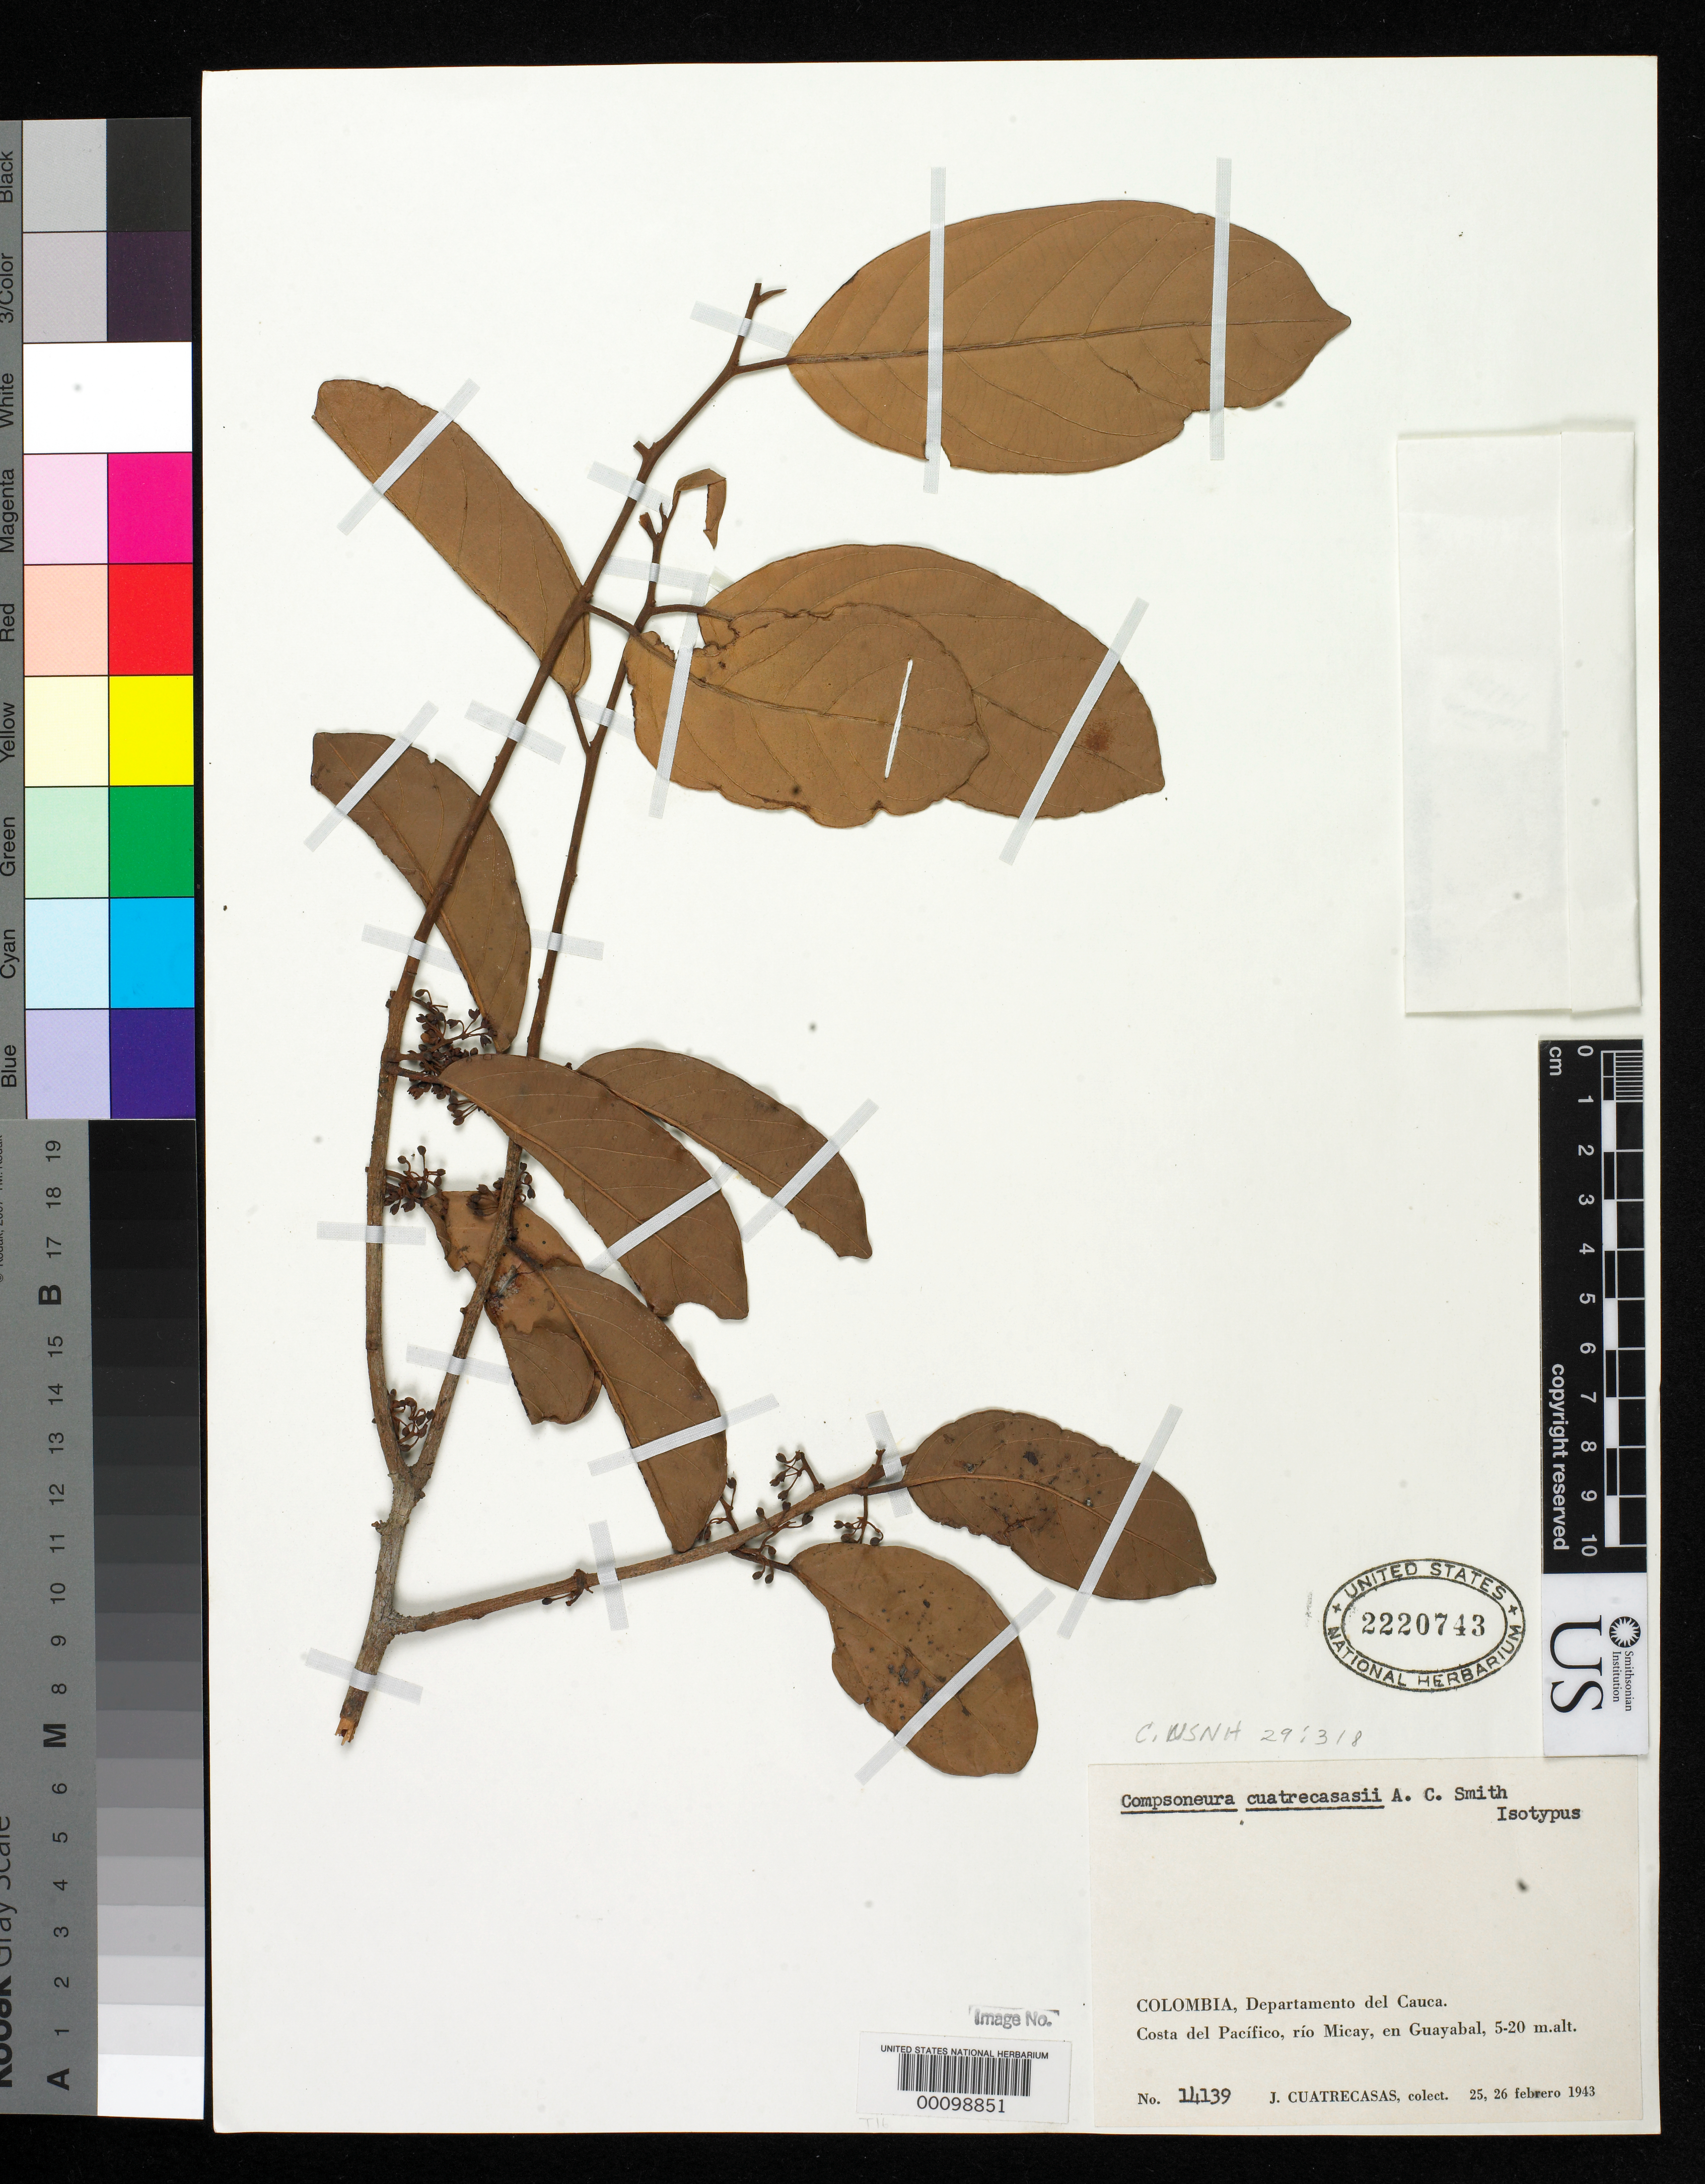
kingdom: Plantae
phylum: Tracheophyta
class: Magnoliopsida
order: Magnoliales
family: Myristicaceae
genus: Compsoneura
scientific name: Compsoneura cuatrecasasii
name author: A.C. Sm.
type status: Isotype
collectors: J. Cuatrecasas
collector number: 14139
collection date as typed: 25 Feb 1943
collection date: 1943-02-25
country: Colombia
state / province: Cauca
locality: Costa del Pacifico, Rio Micay, en Guayabal.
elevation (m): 5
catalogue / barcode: US 2220743